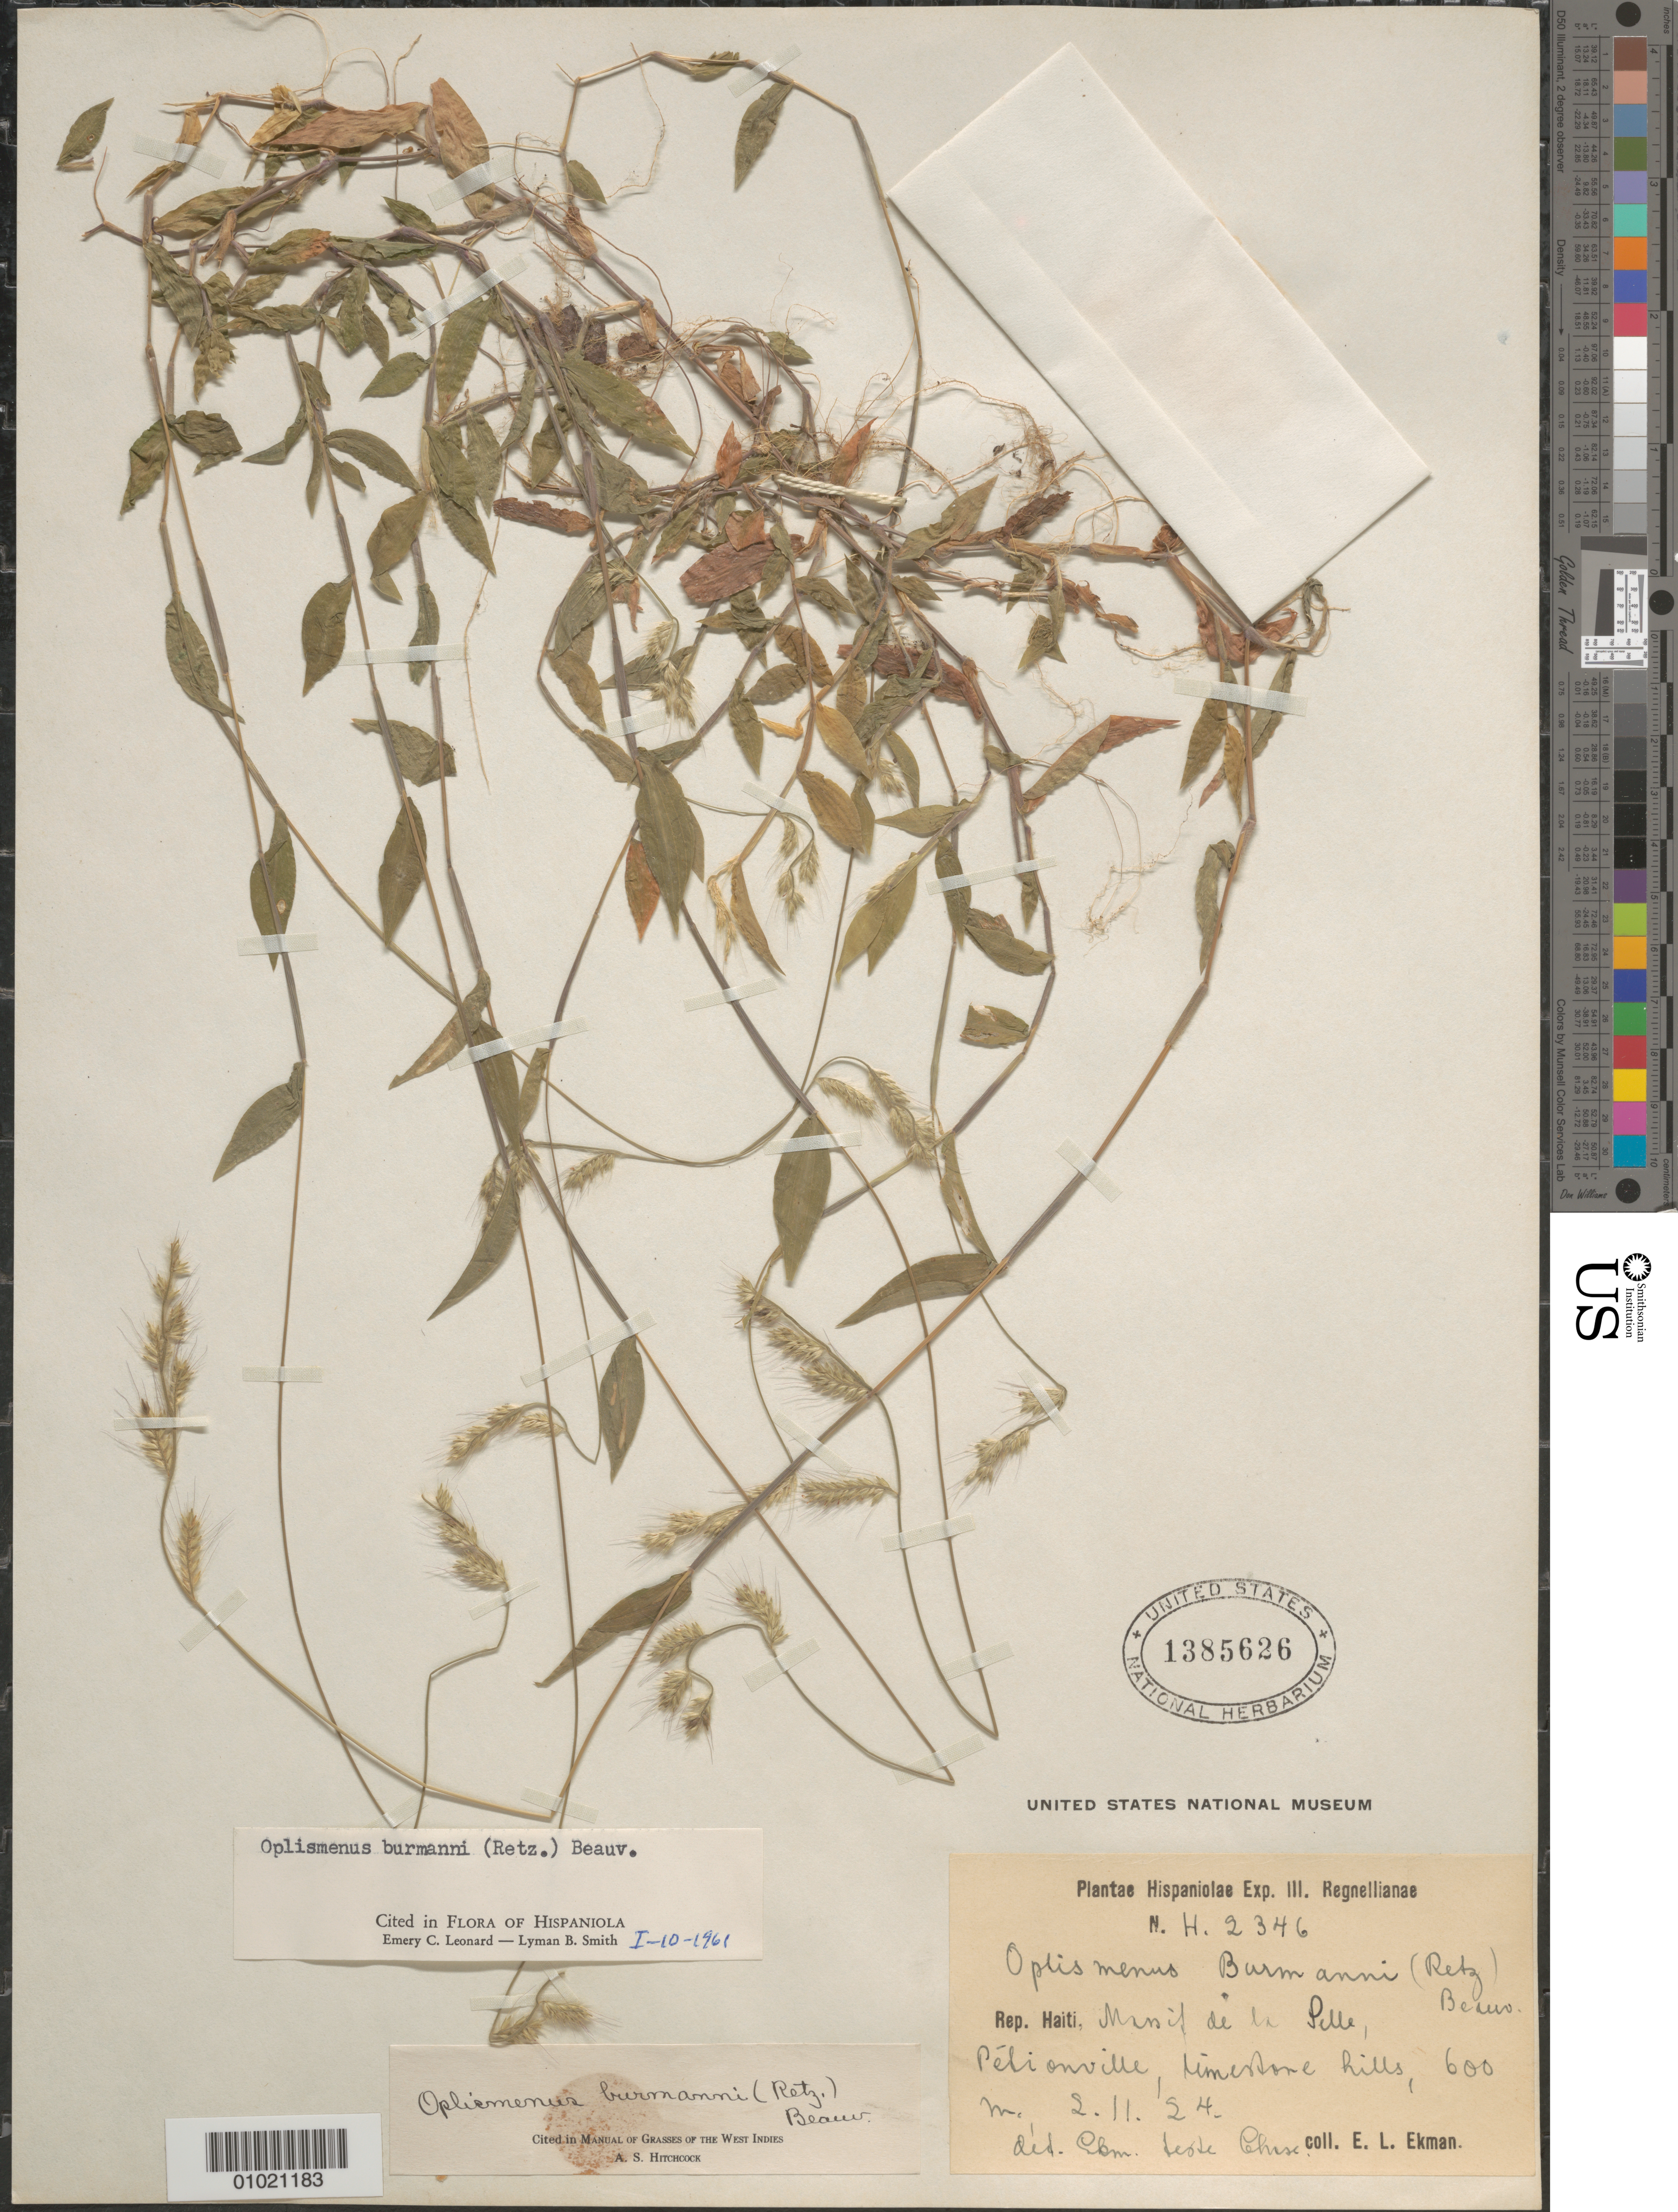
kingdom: Plantae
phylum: Tracheophyta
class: Liliopsida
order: Poales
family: Poaceae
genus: Oplismenus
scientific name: Oplismenus burmannii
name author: (Retz.) P. Beauv.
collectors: E. L. Ekman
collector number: H 2346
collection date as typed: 02 Nov 1924 or 11 Feb 1924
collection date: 1924-02-11 or 1924-11-02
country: Haiti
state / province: Óuest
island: Hispaniola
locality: Massif de la Pelle, Petionville, limestone hills.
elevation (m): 600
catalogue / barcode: US 1385626